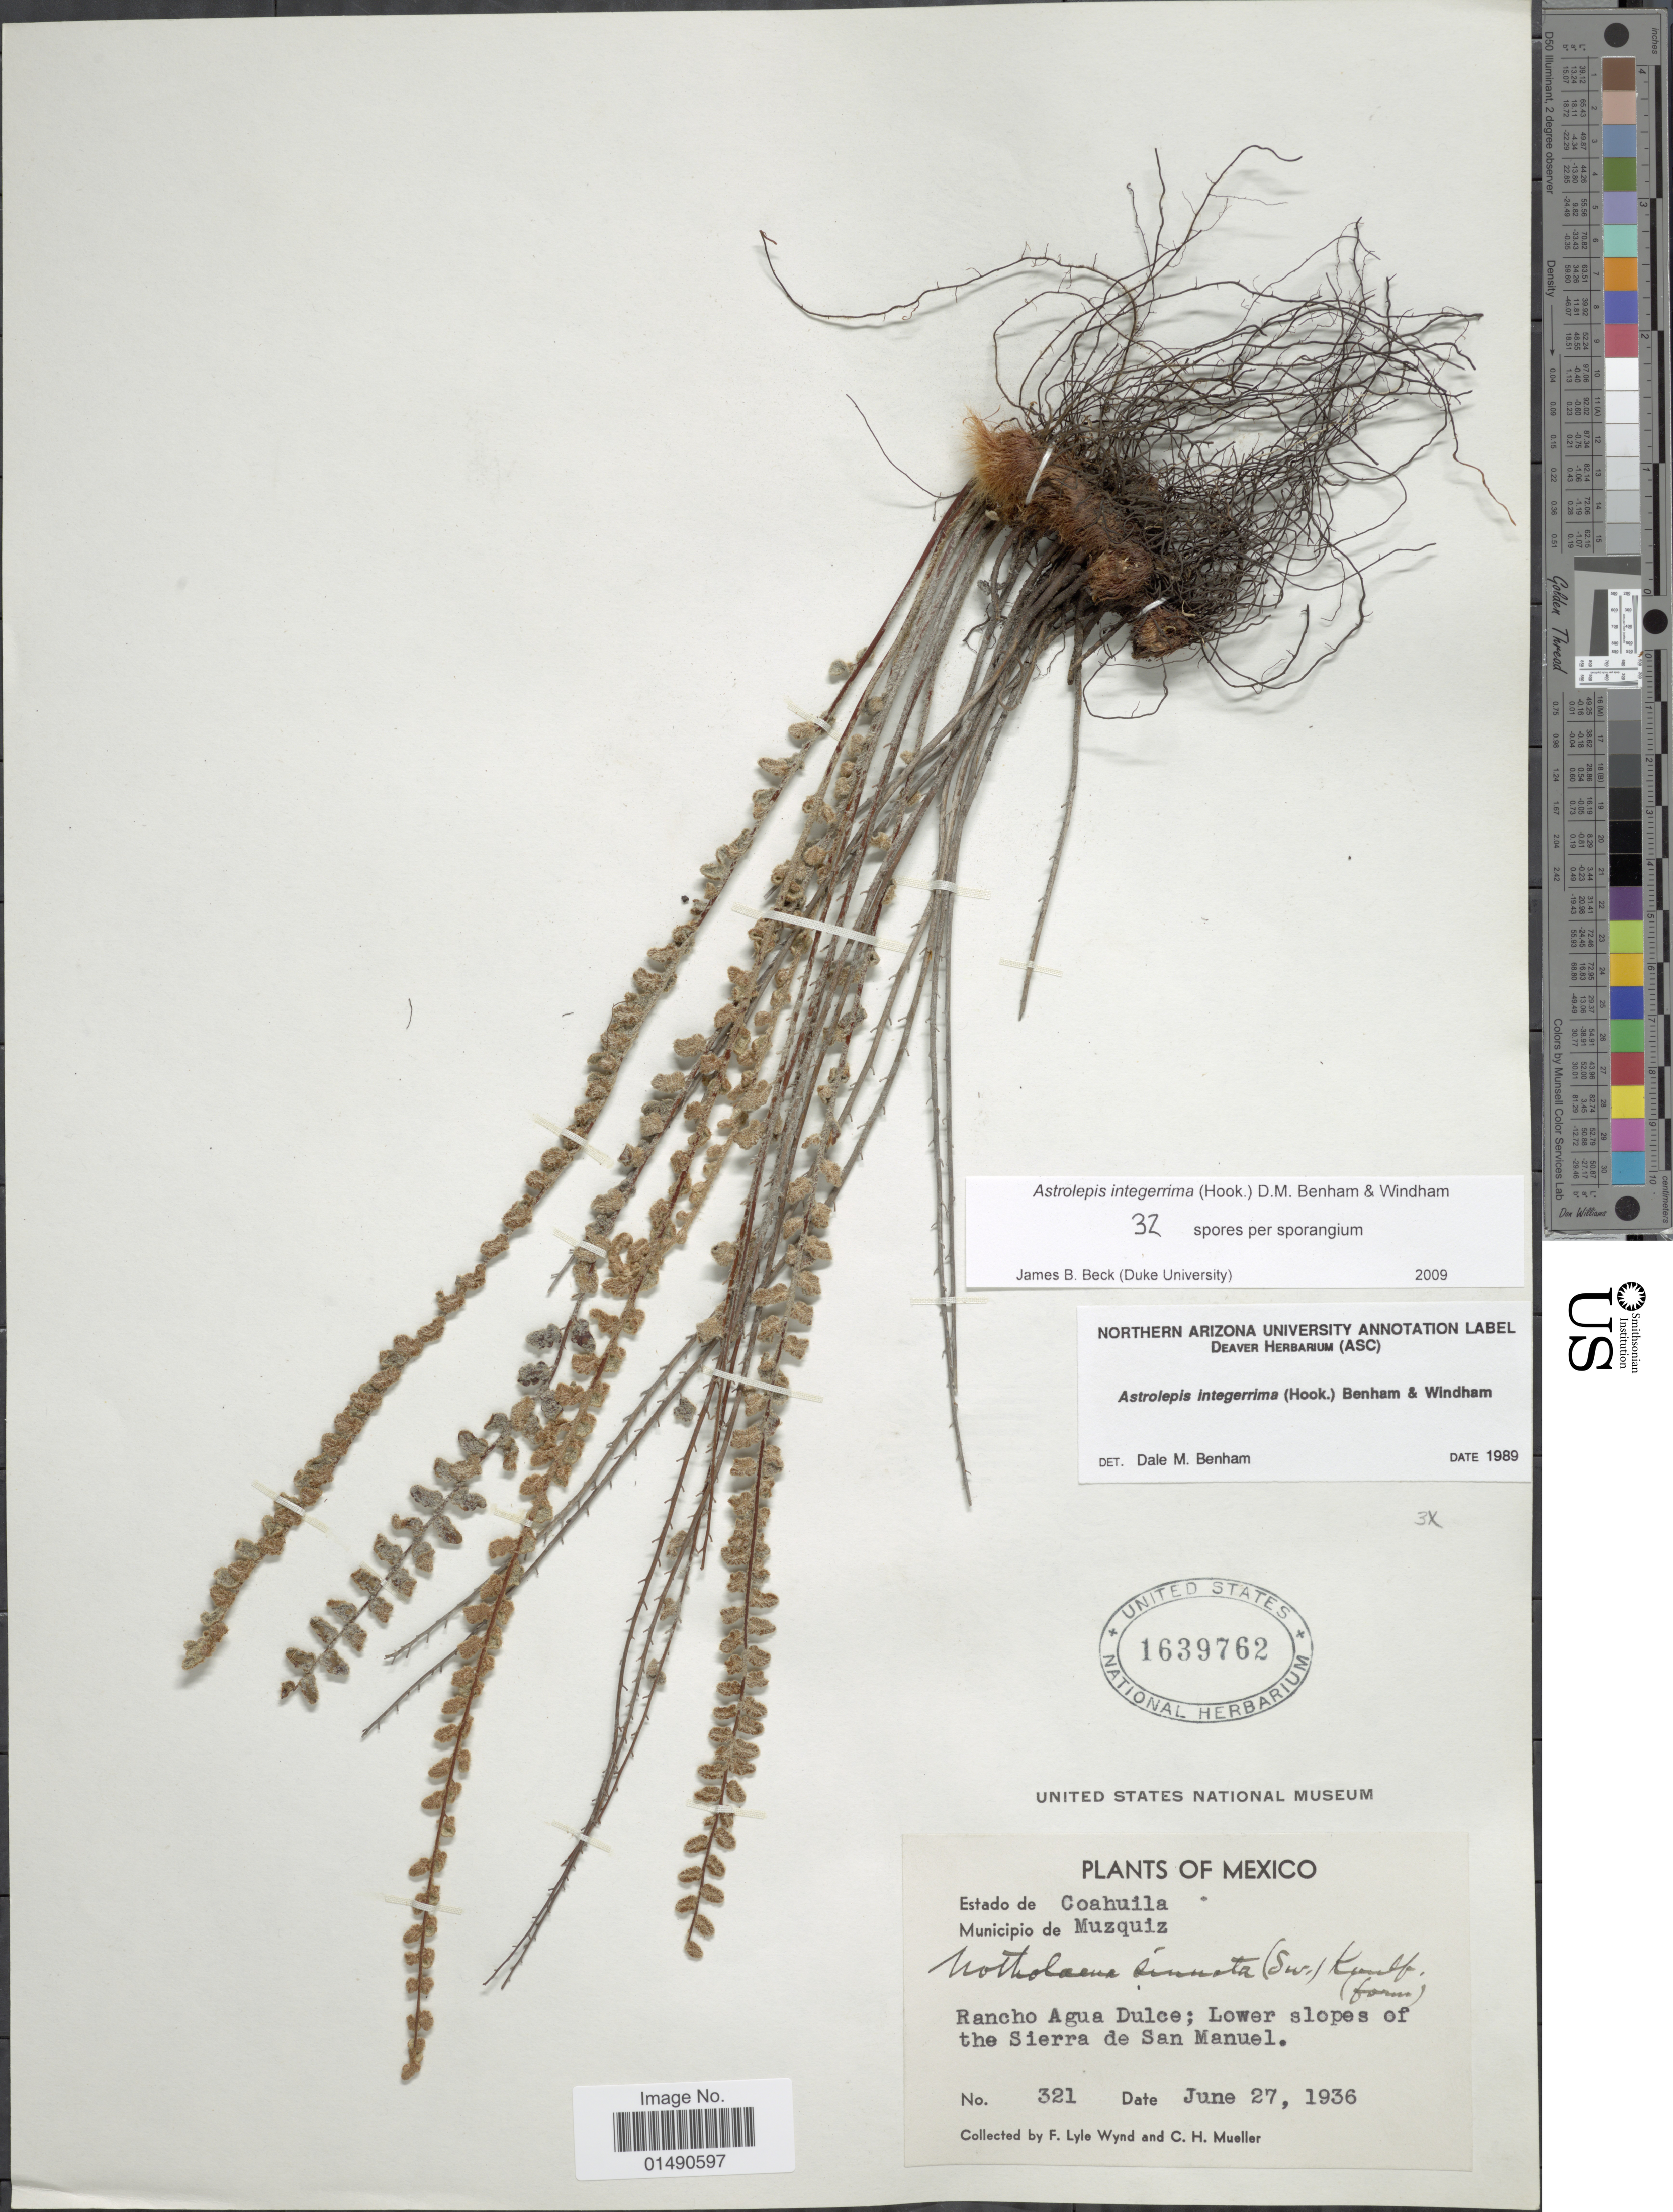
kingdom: Plantae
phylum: Tracheophyta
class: Polypodiopsida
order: Polypodiales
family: Pteridaceae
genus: Astrolepis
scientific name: Astrolepis integerrima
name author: (Hook.) D.M. Benham & Windham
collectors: F. L. Wynd & C. H. Mueller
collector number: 321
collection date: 1936-06-27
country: Mexico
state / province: Coahuila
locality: Muzquiz, Rancho Agua Dulce; lower slopes of the Sierra de San Manuel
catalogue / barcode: US 1639762